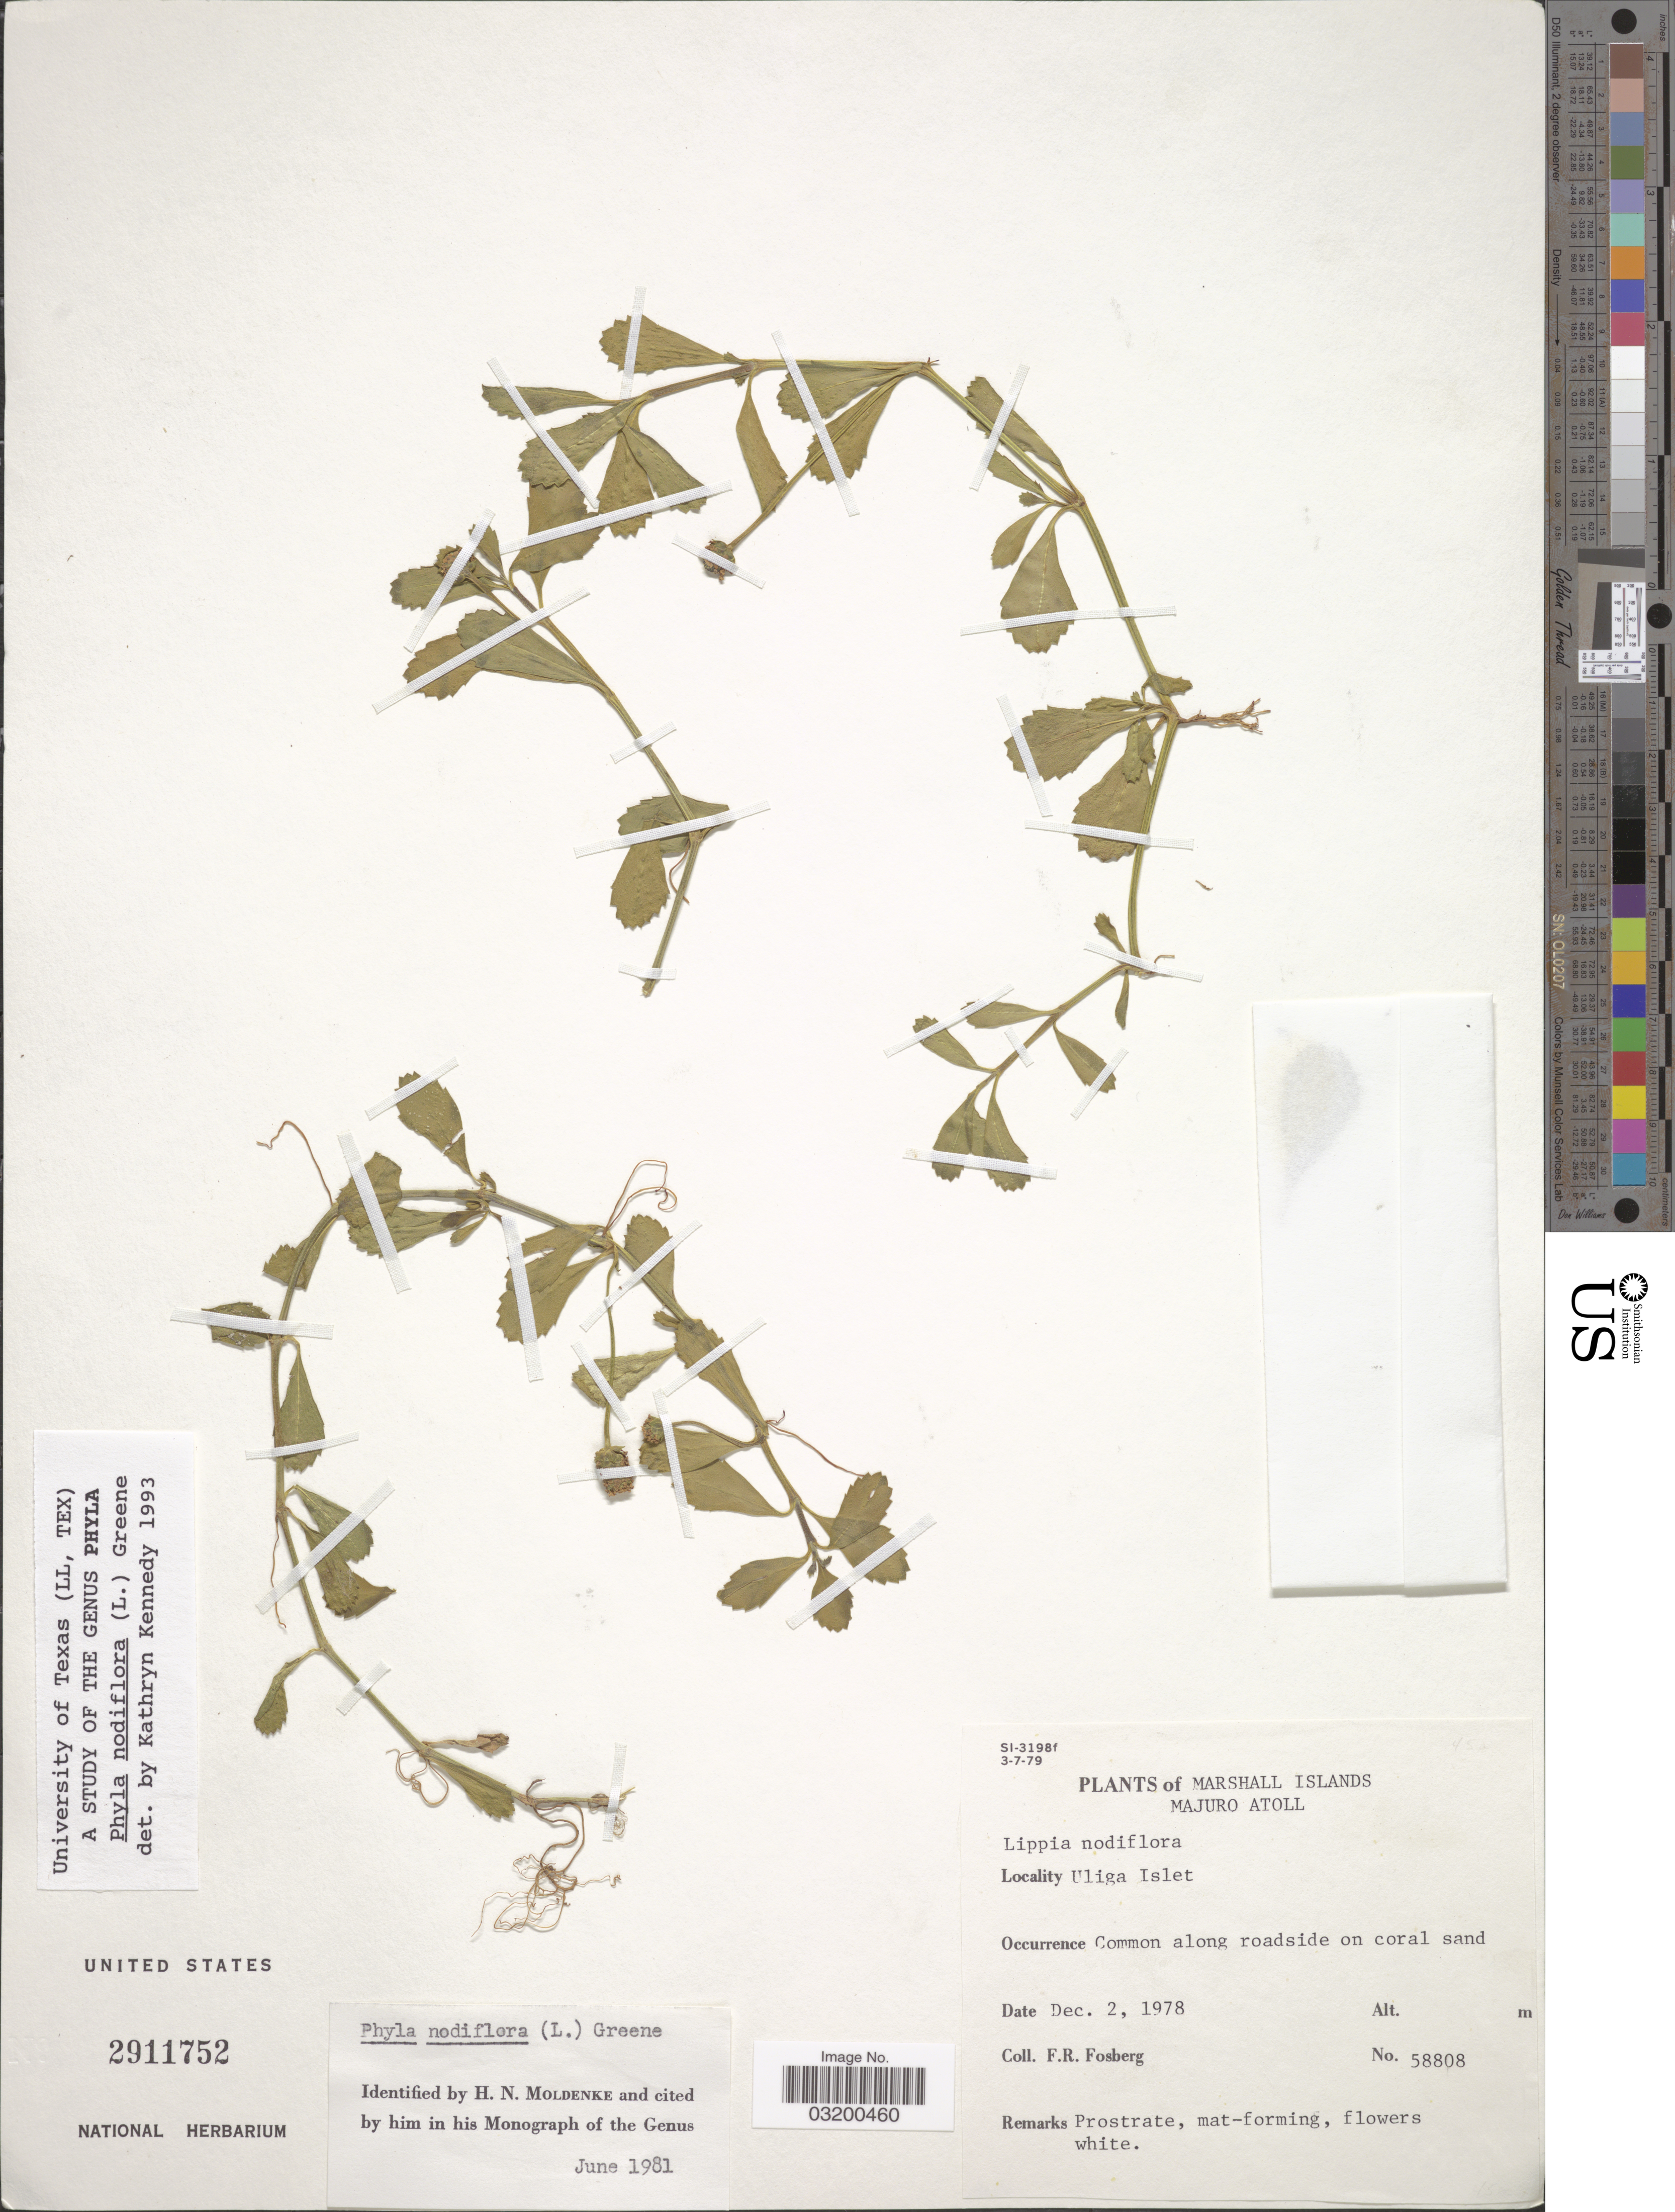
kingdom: Plantae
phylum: Tracheophyta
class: Magnoliopsida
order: Lamiales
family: Verbenaceae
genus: Phyla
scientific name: Phyla nodiflora var. nodiflora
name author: (L.) Greene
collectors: F. R. Fosberg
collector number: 58808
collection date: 1978-12-02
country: Marshall Islands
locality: Majuro Atoll. Uliga Islet. Common along roadside on coral sand.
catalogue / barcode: US 2911752